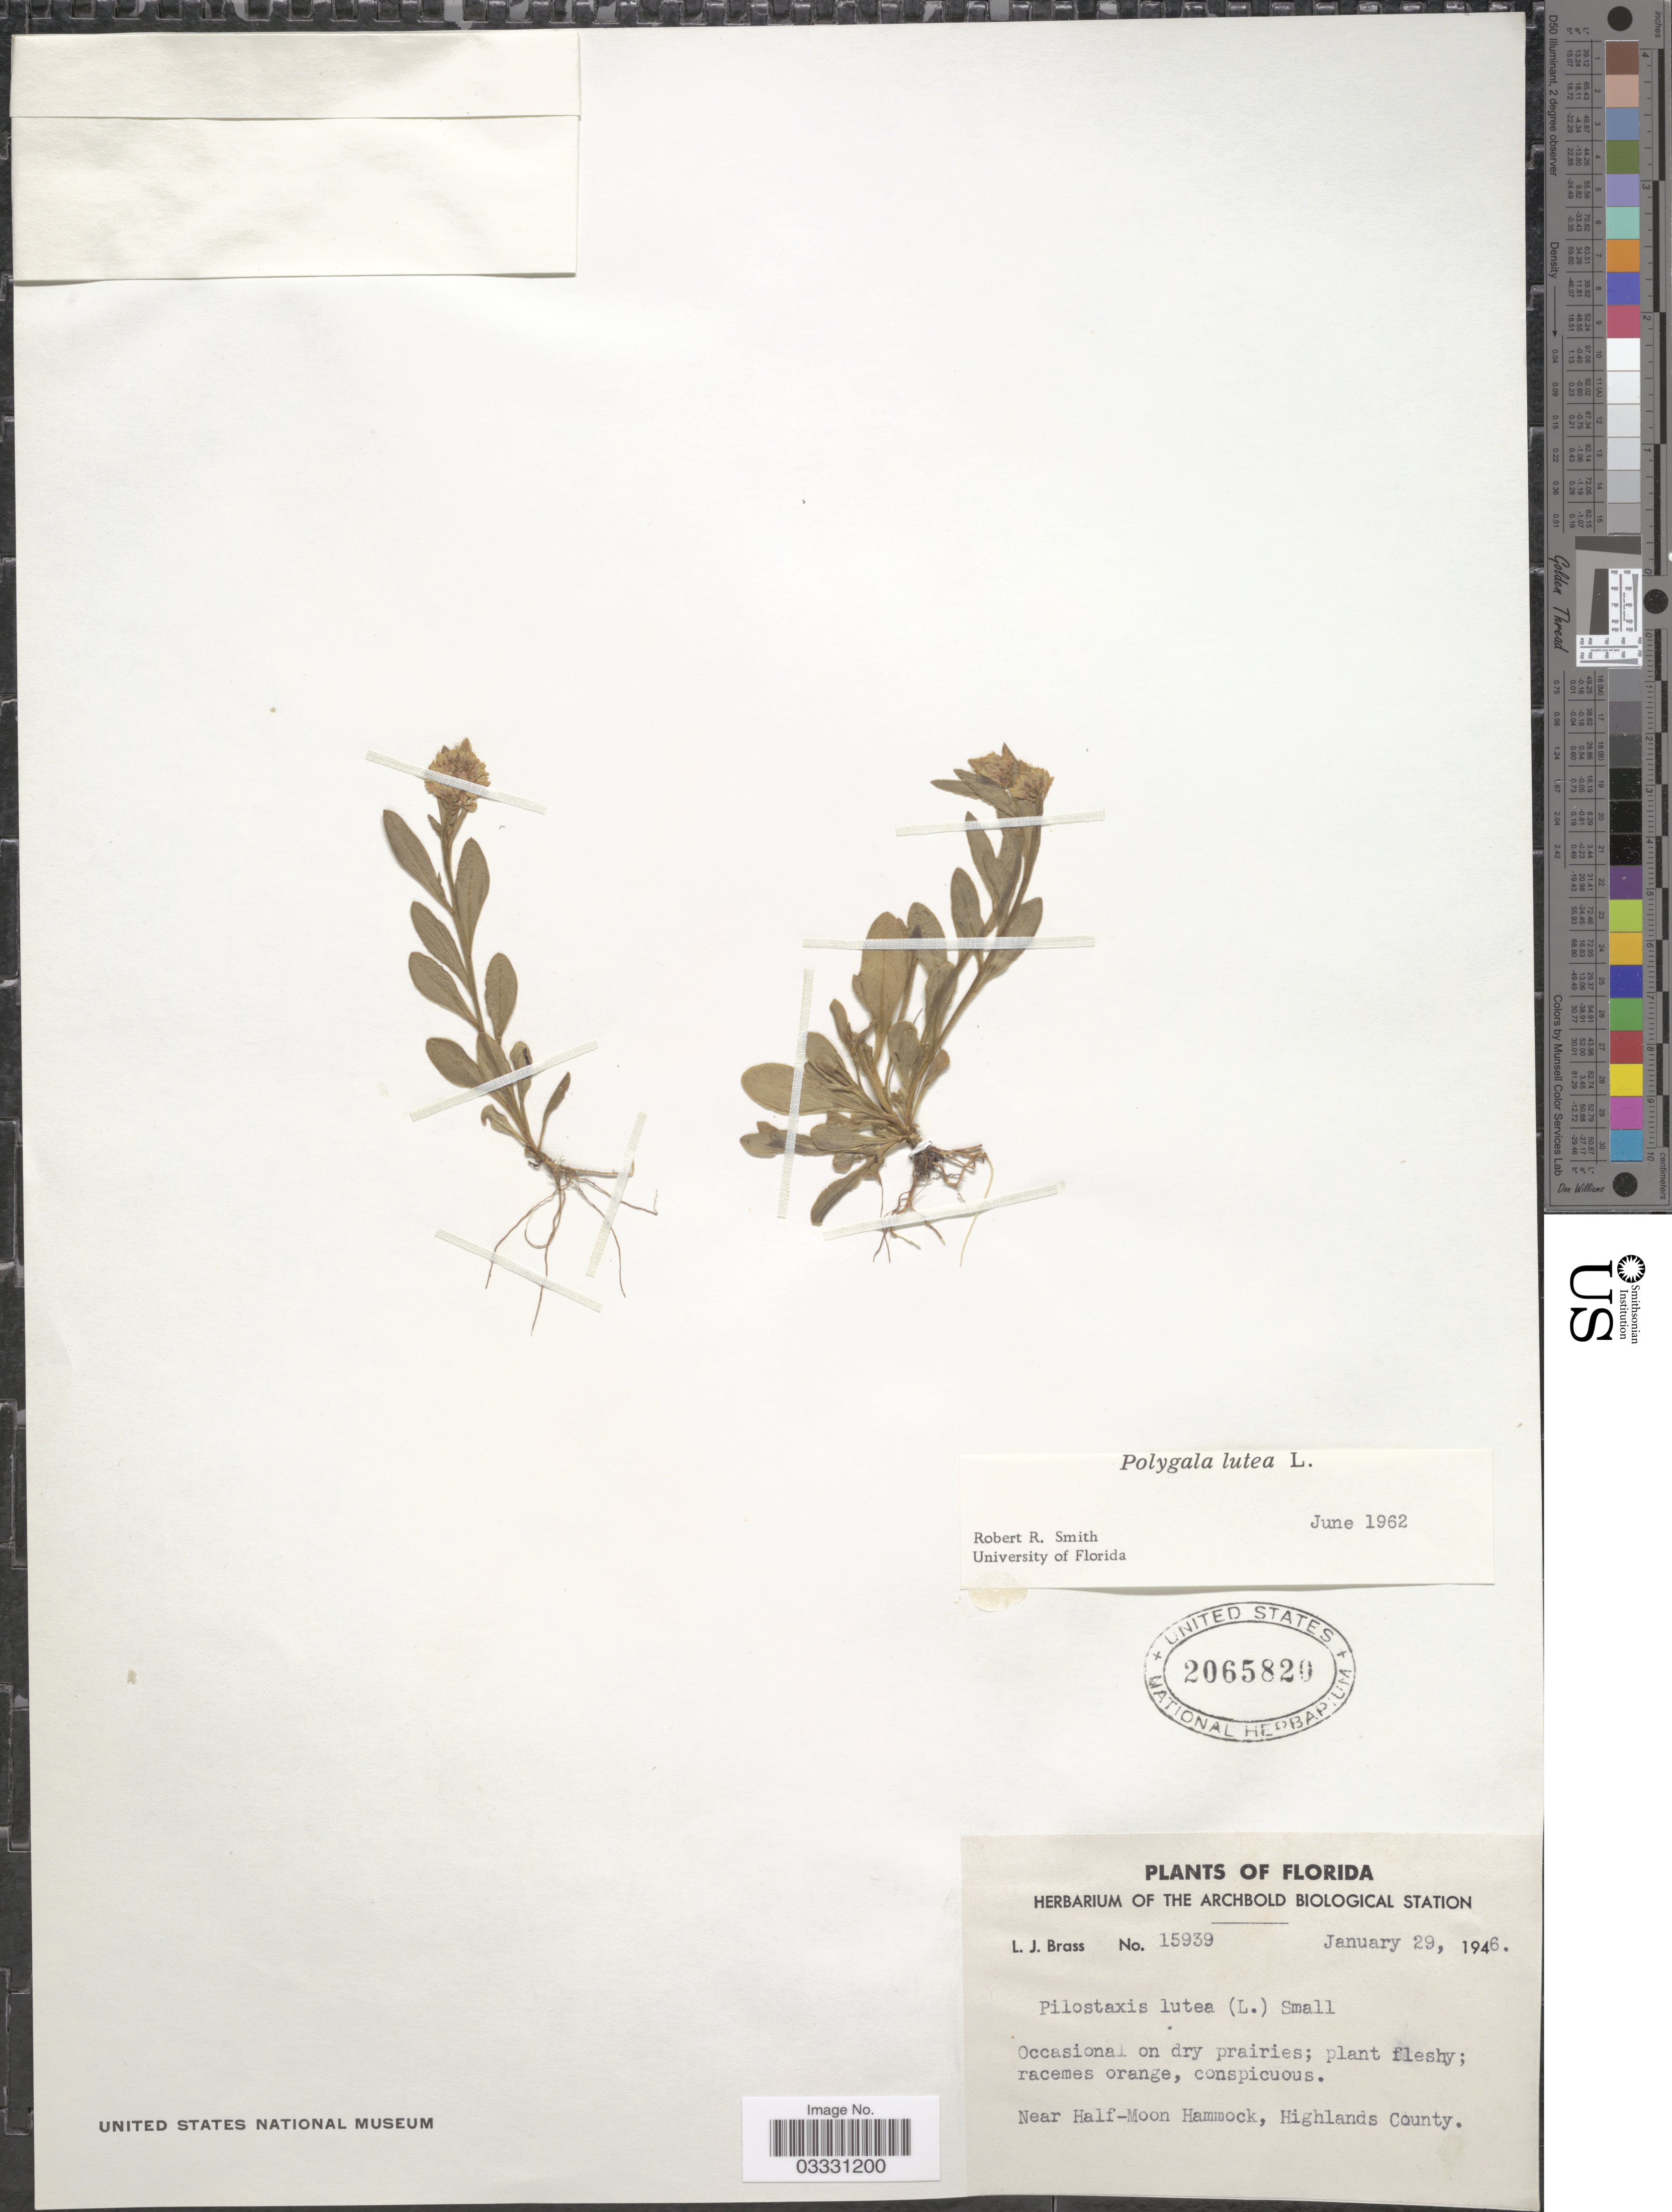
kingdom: Plantae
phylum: Tracheophyta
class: Magnoliopsida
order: Fabales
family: Polygalaceae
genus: Polygala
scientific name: Polygala lutea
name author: L.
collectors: L. J. Brass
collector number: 15939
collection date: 1946-01-29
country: United States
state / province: Florida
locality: Near Half-Moon Hammock, Highlands County.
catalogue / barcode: US 2065820